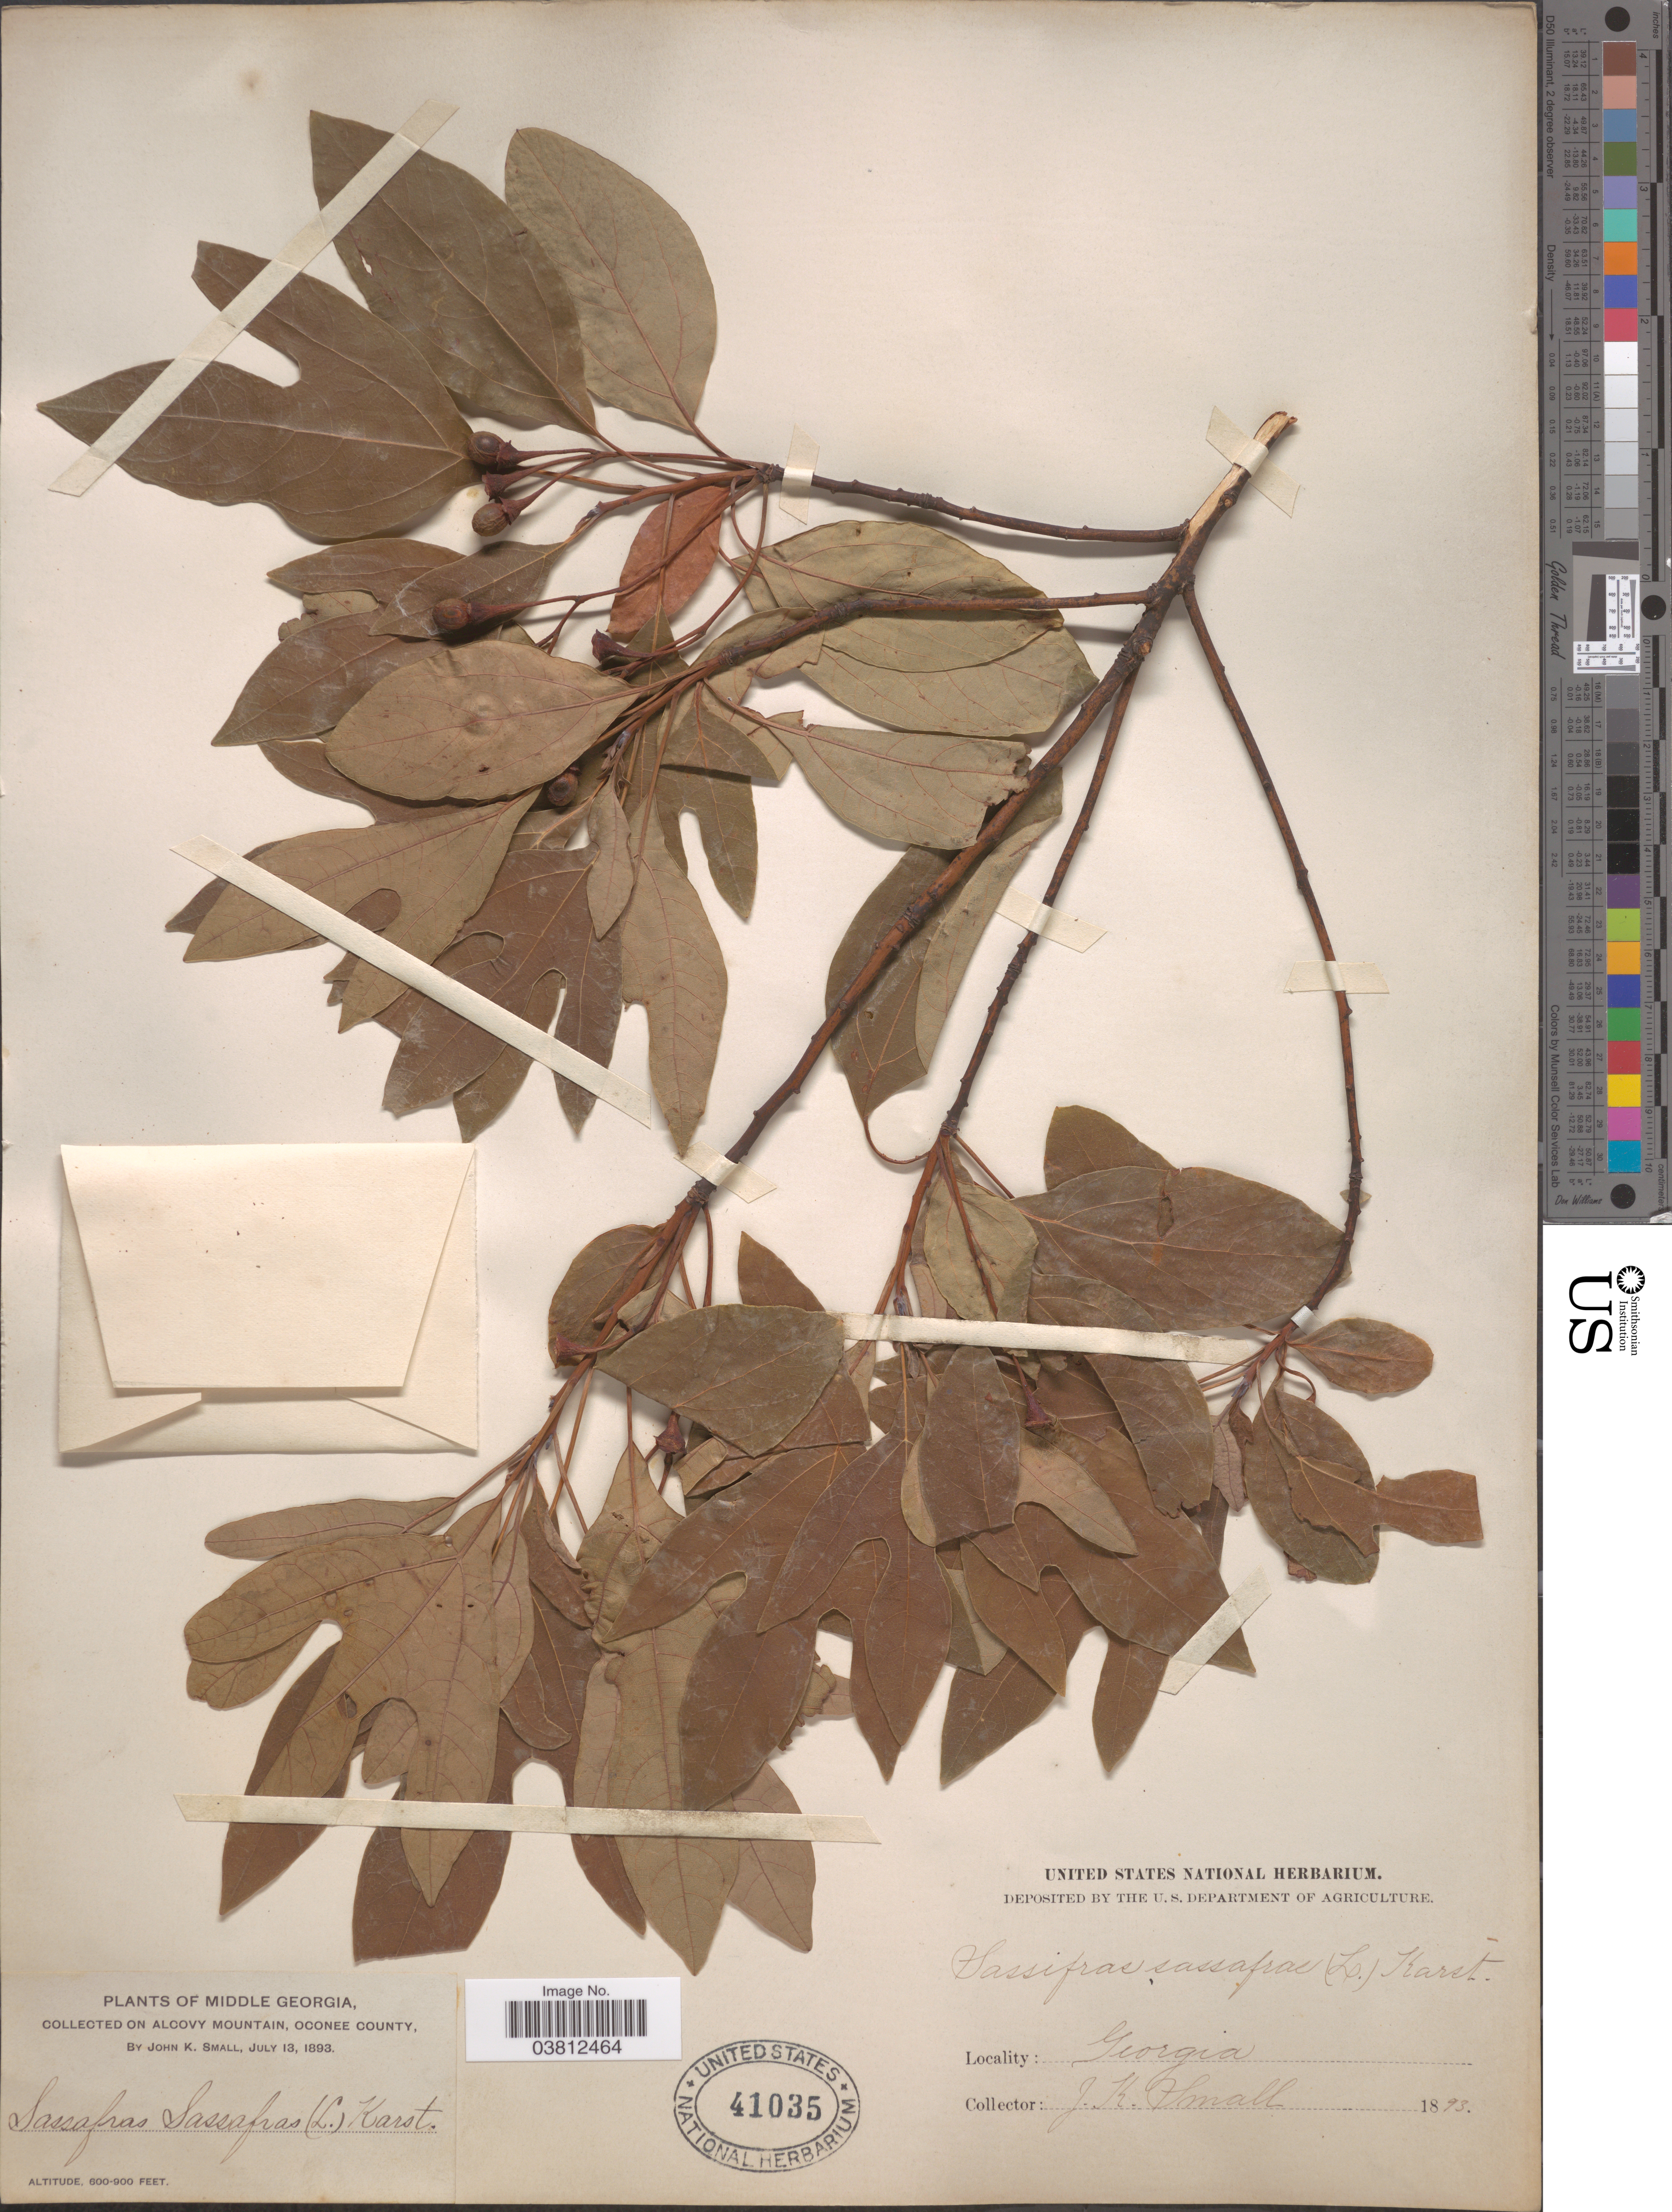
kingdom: Plantae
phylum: Tracheophyta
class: Magnoliopsida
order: Laurales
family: Lauraceae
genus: Sassafras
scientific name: Sassafras albidum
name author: (Nutt.) Nees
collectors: J. K. Small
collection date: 1893-07-13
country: United States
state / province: Georgia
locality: Middle Georgia. On Alcovy Mountain, Oconee County.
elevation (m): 183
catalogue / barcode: US 41035